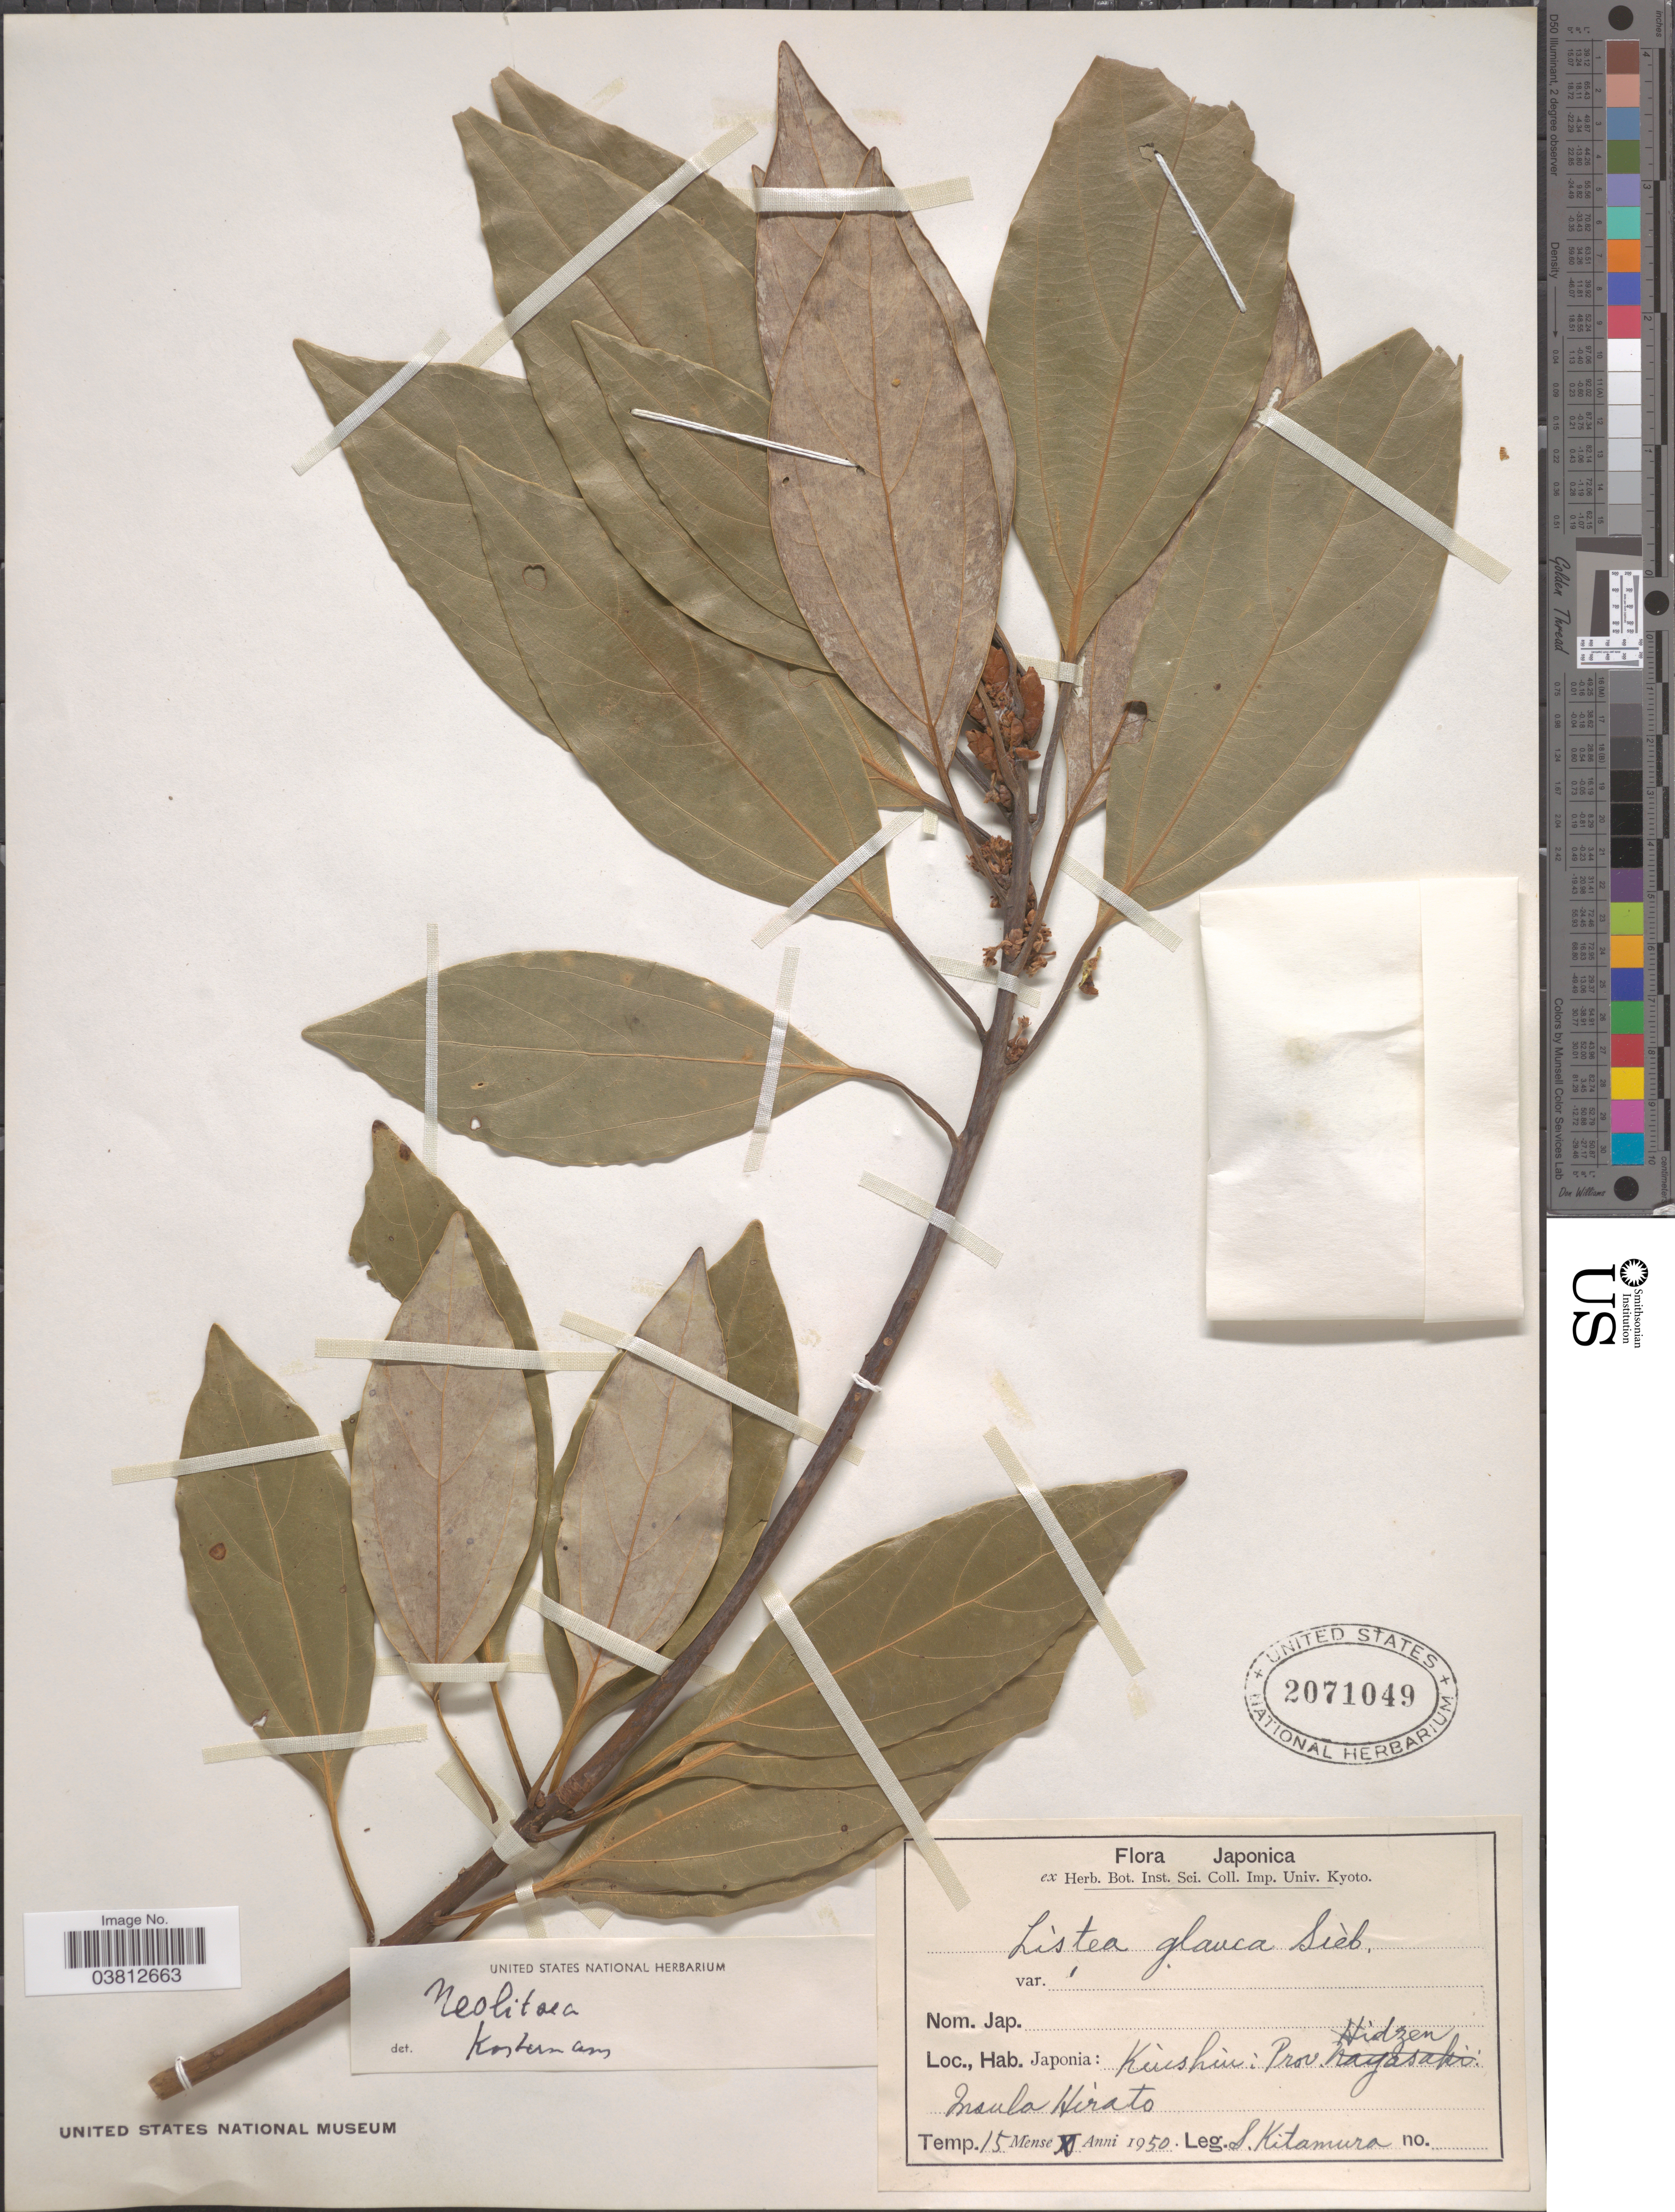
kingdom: Plantae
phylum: Tracheophyta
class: Magnoliopsida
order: Laurales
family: Lauraceae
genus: Neolitsea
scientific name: Neolitsea glauca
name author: (Thunb.) Koidz.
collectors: S. Kitamura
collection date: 1950-10-15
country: Japan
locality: Kuishiu: Prov. Hidzen: Insula Hirato.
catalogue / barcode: US 2071049